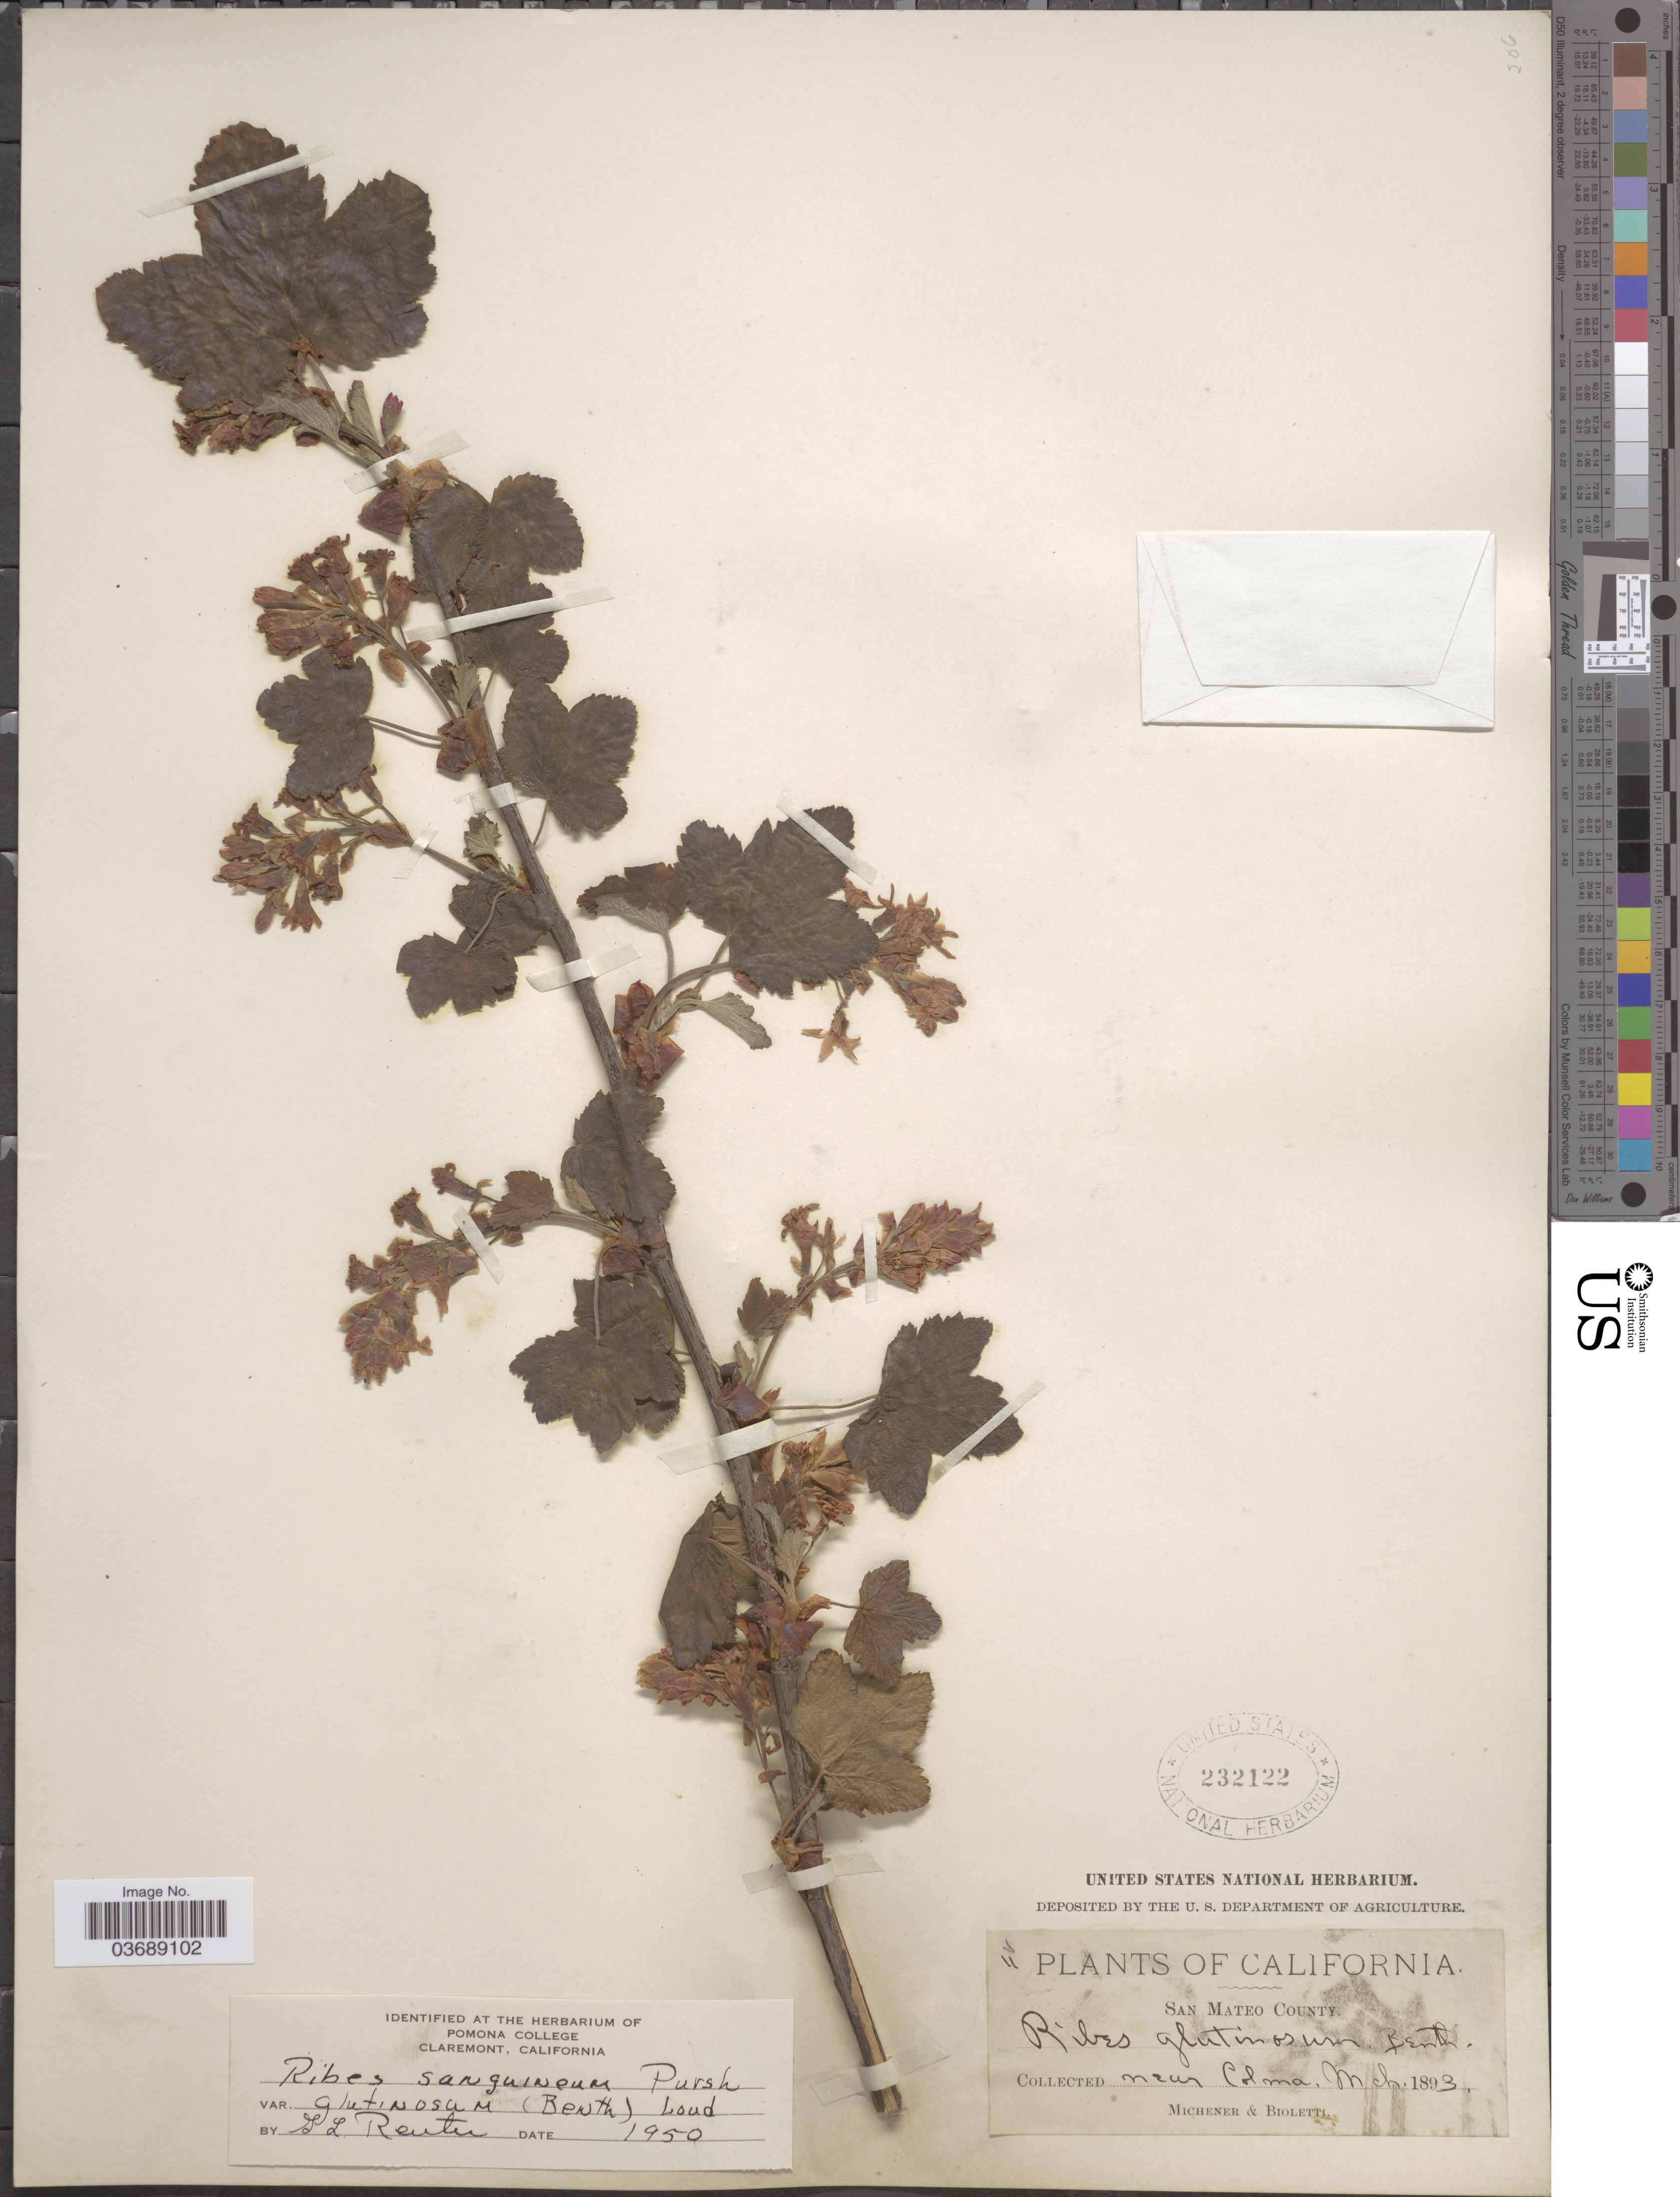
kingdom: Plantae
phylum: Tracheophyta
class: Magnoliopsida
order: Saxifragales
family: Grossulariaceae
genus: Ribes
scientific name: Ribes sanguineum var. glutinosum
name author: (Benth.) Loudon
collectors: -. Michener & -- Bioletti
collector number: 11*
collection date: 1893-03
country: United States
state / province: California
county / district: San Mateo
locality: San Mateo County. Near Colma.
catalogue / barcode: US 232122